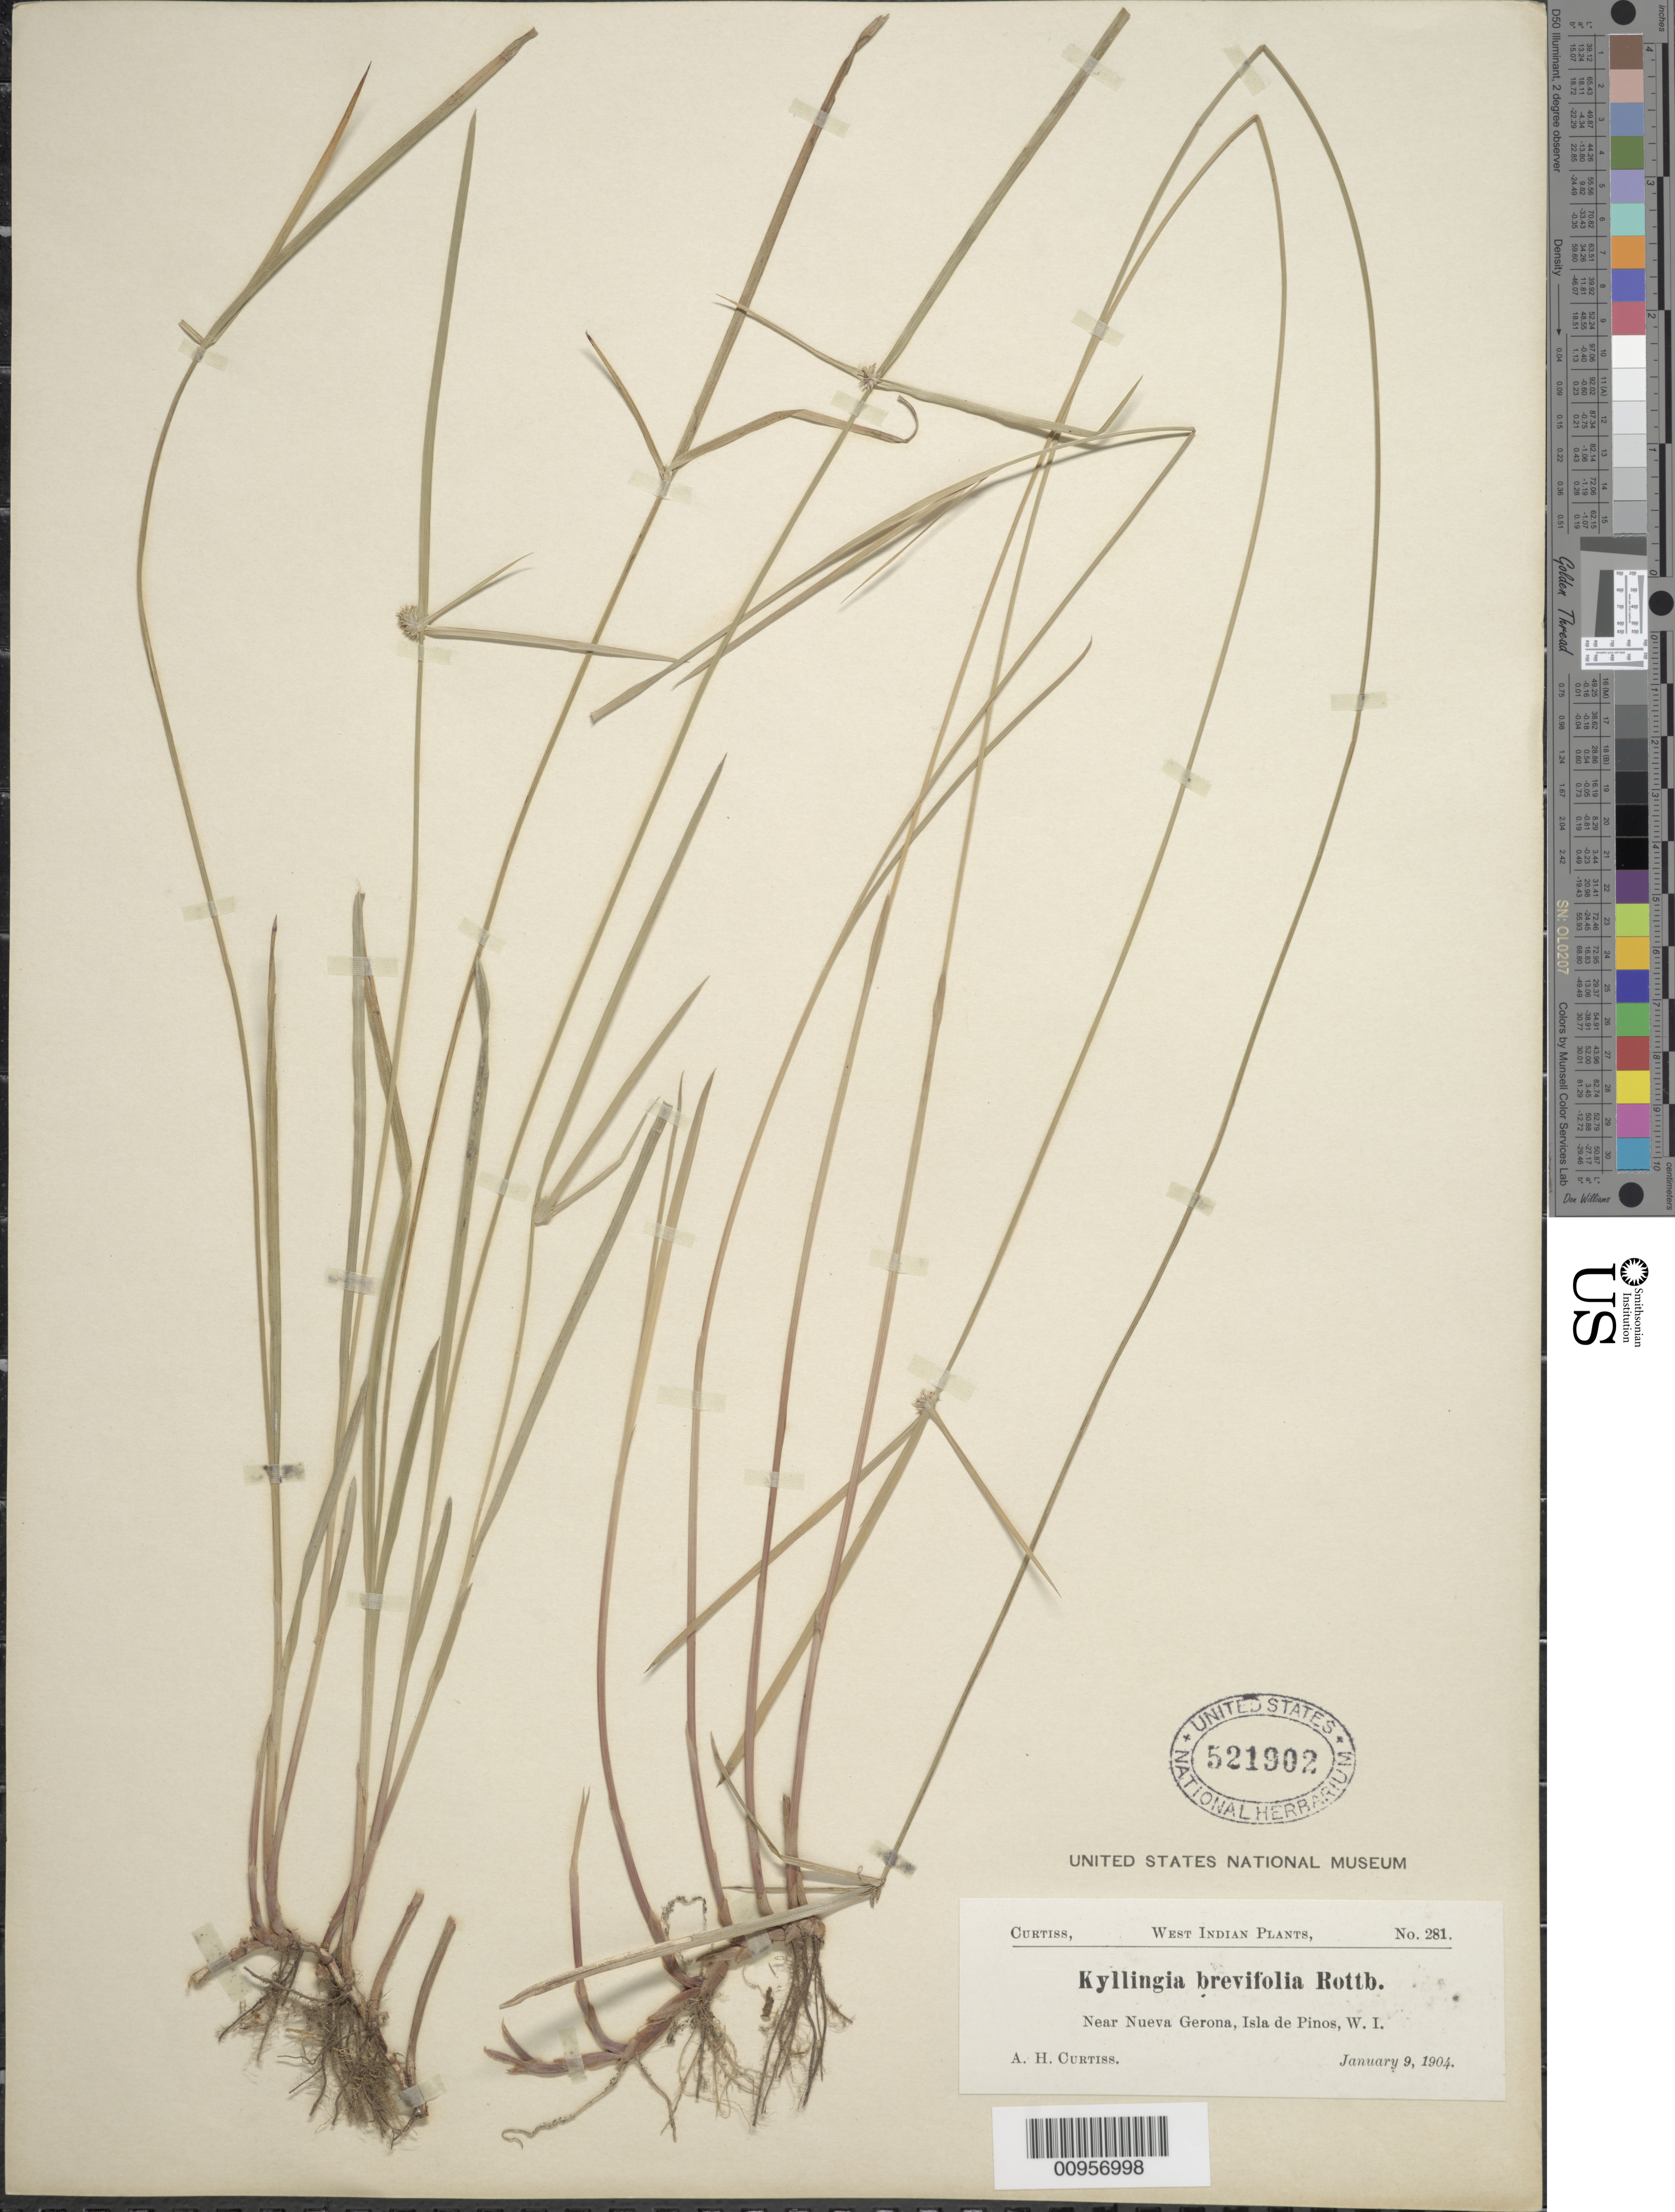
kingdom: Plantae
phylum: Tracheophyta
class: Liliopsida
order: Poales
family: Cyperaceae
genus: Cyperus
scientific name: Cyperus brevifolius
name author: (Rottb.) Hassk.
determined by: Strong, M. T., (US), Smithsonian Institution - National Museum of Natural History (UNITED STATES)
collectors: A. H. Curtiss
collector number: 281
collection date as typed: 09 Jan 1904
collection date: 1904-01-09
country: Cuba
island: Isla de la Juventud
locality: Isle of Pines, Near Nueva Gerona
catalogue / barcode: US 521902